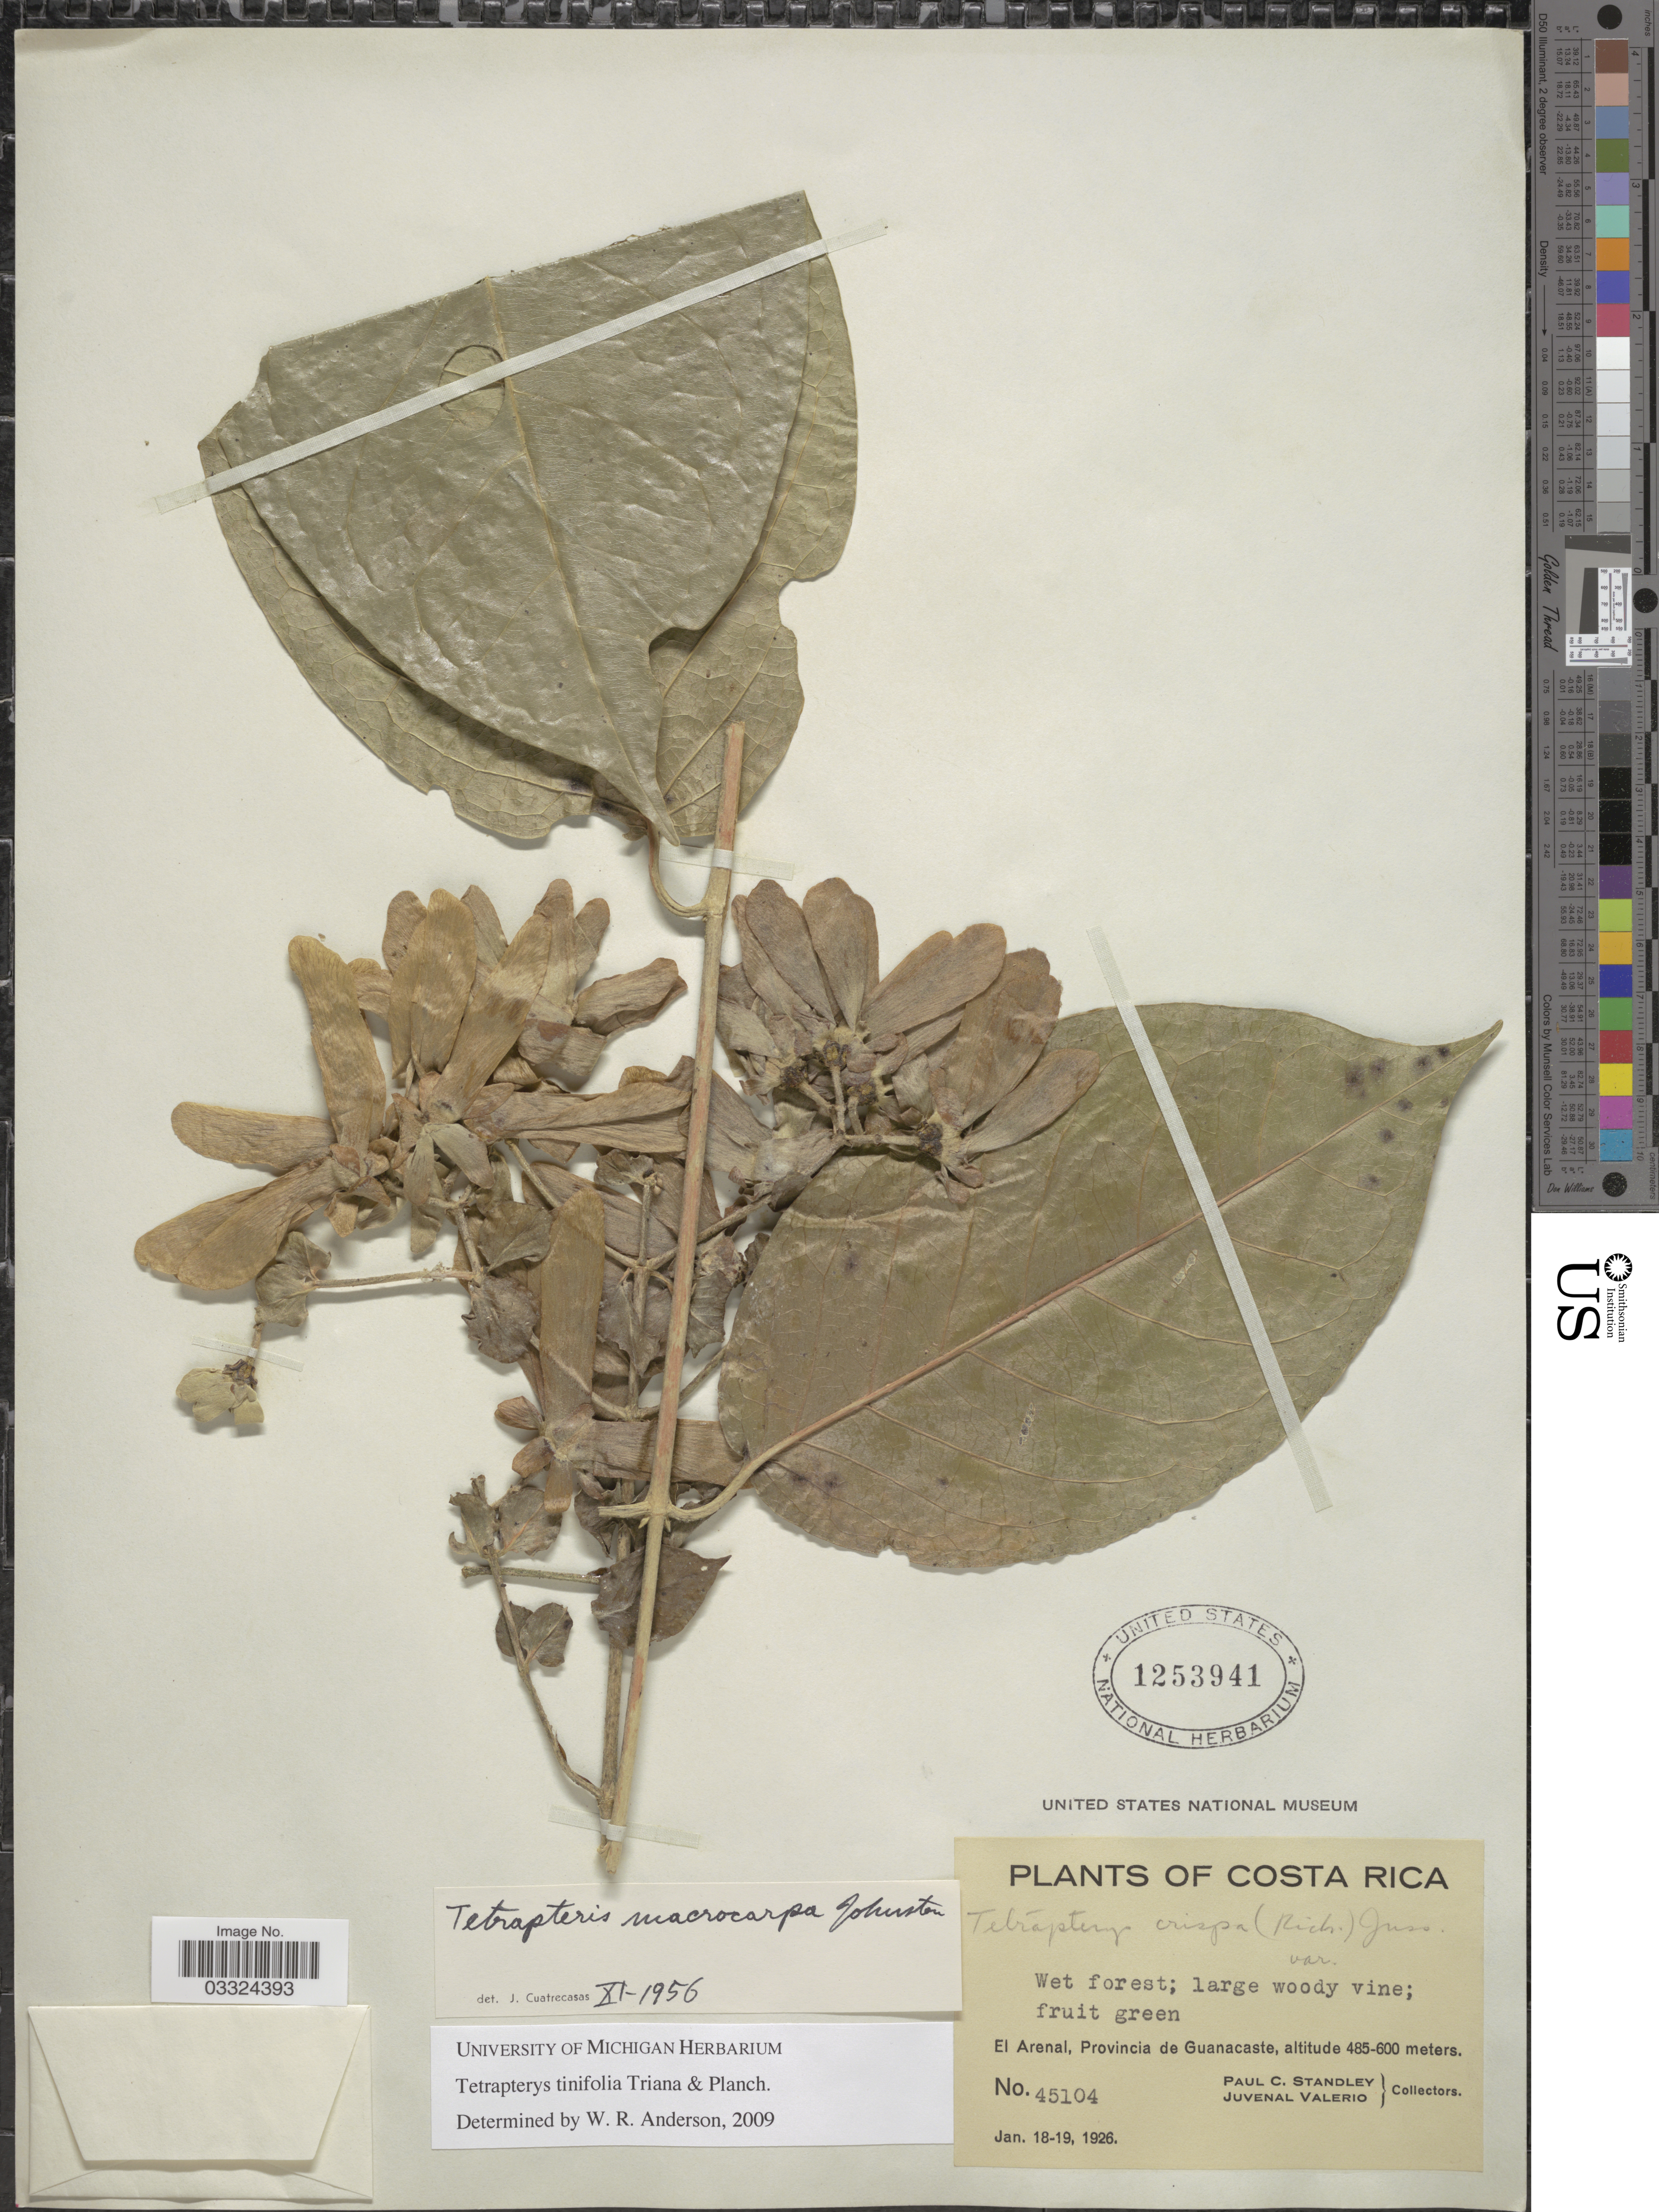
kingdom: Plantae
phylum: Tracheophyta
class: Magnoliopsida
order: Malpighiales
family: Malpighiaceae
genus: Tetrapterys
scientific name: Tetrapterys argyrophylla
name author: A. Pool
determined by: Pool, A., (MO), Missouri Botanical Garden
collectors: P. C. Standley & J. Valerio R.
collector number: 45104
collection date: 1926-01-18/1926-01-19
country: Costa Rica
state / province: Guanacaste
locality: El Arenal.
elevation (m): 485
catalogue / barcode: US 1253941